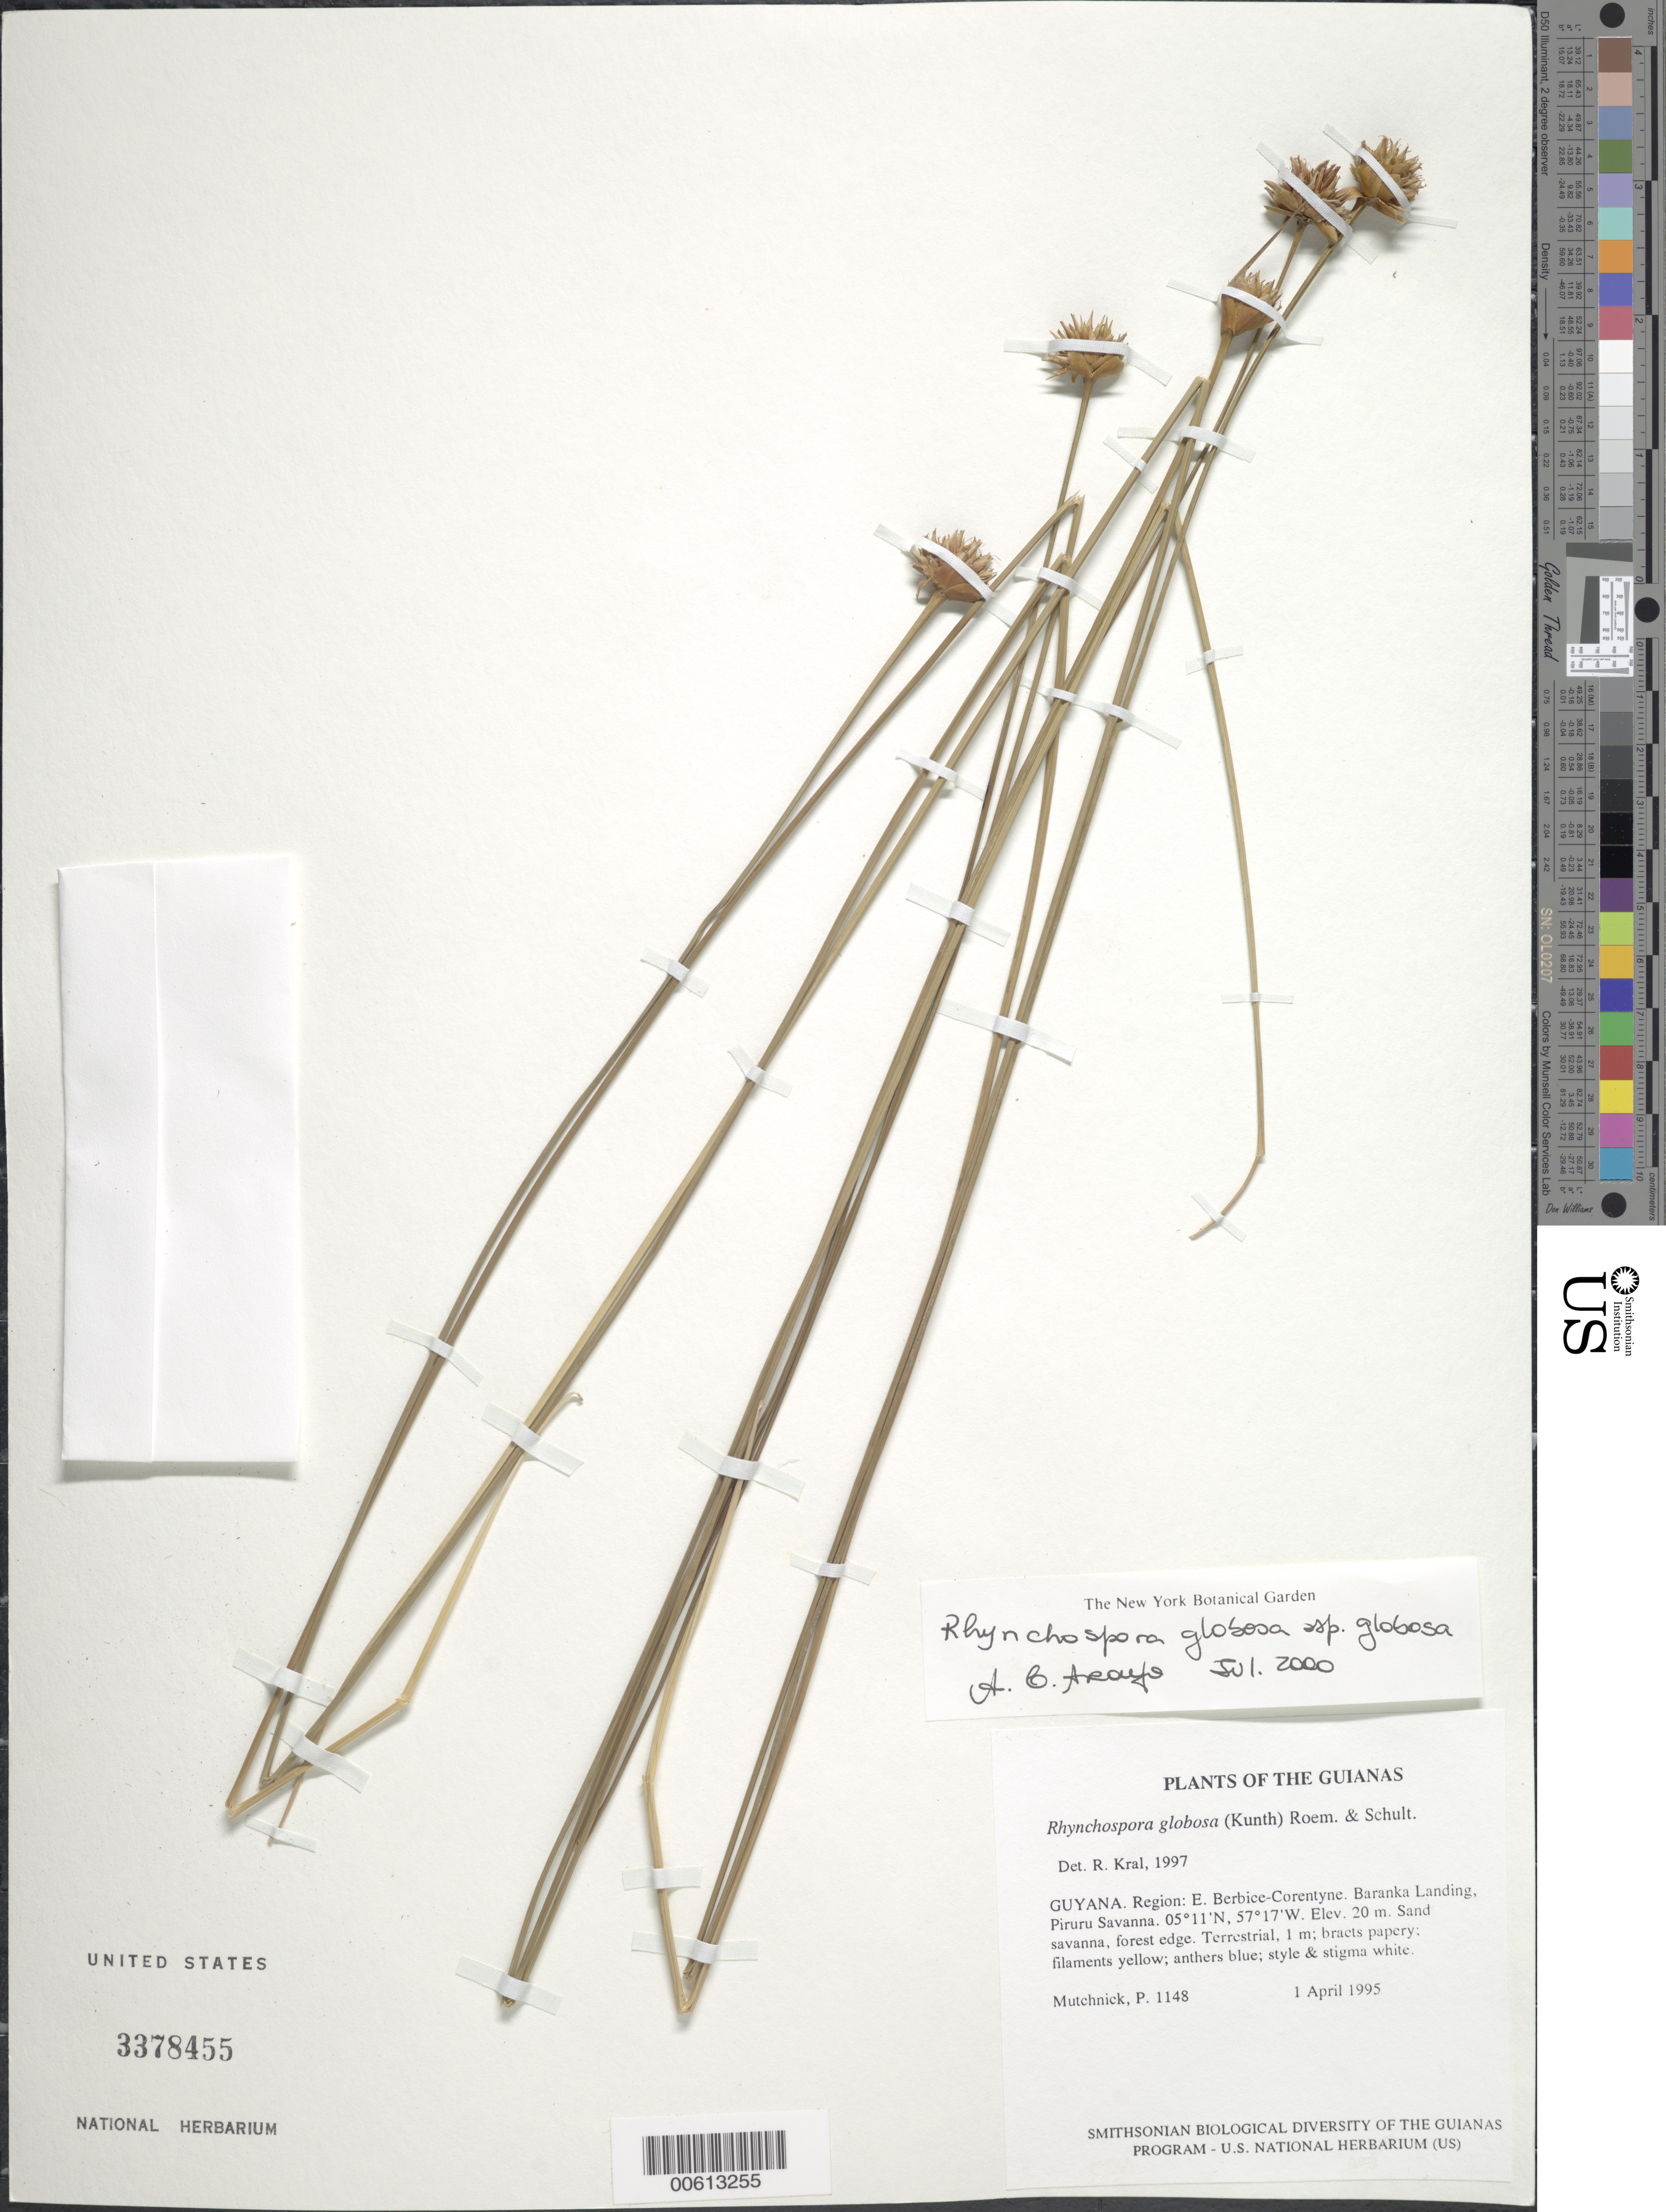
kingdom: Plantae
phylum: Tracheophyta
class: Liliopsida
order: Poales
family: Cyperaceae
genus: Rhynchospora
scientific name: Rhynchospora globosa subsp. globosa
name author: (Kunth) Roem. & Schult.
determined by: Araújo, A. C.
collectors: P. Mutchnick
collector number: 1148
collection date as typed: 1 April 1995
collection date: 1995-04-01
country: Guyana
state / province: E. Berbice-Corentyne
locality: Baranka Landing, Piruru Savanna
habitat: Sand savanna, forest edge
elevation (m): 20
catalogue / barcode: US 3378455